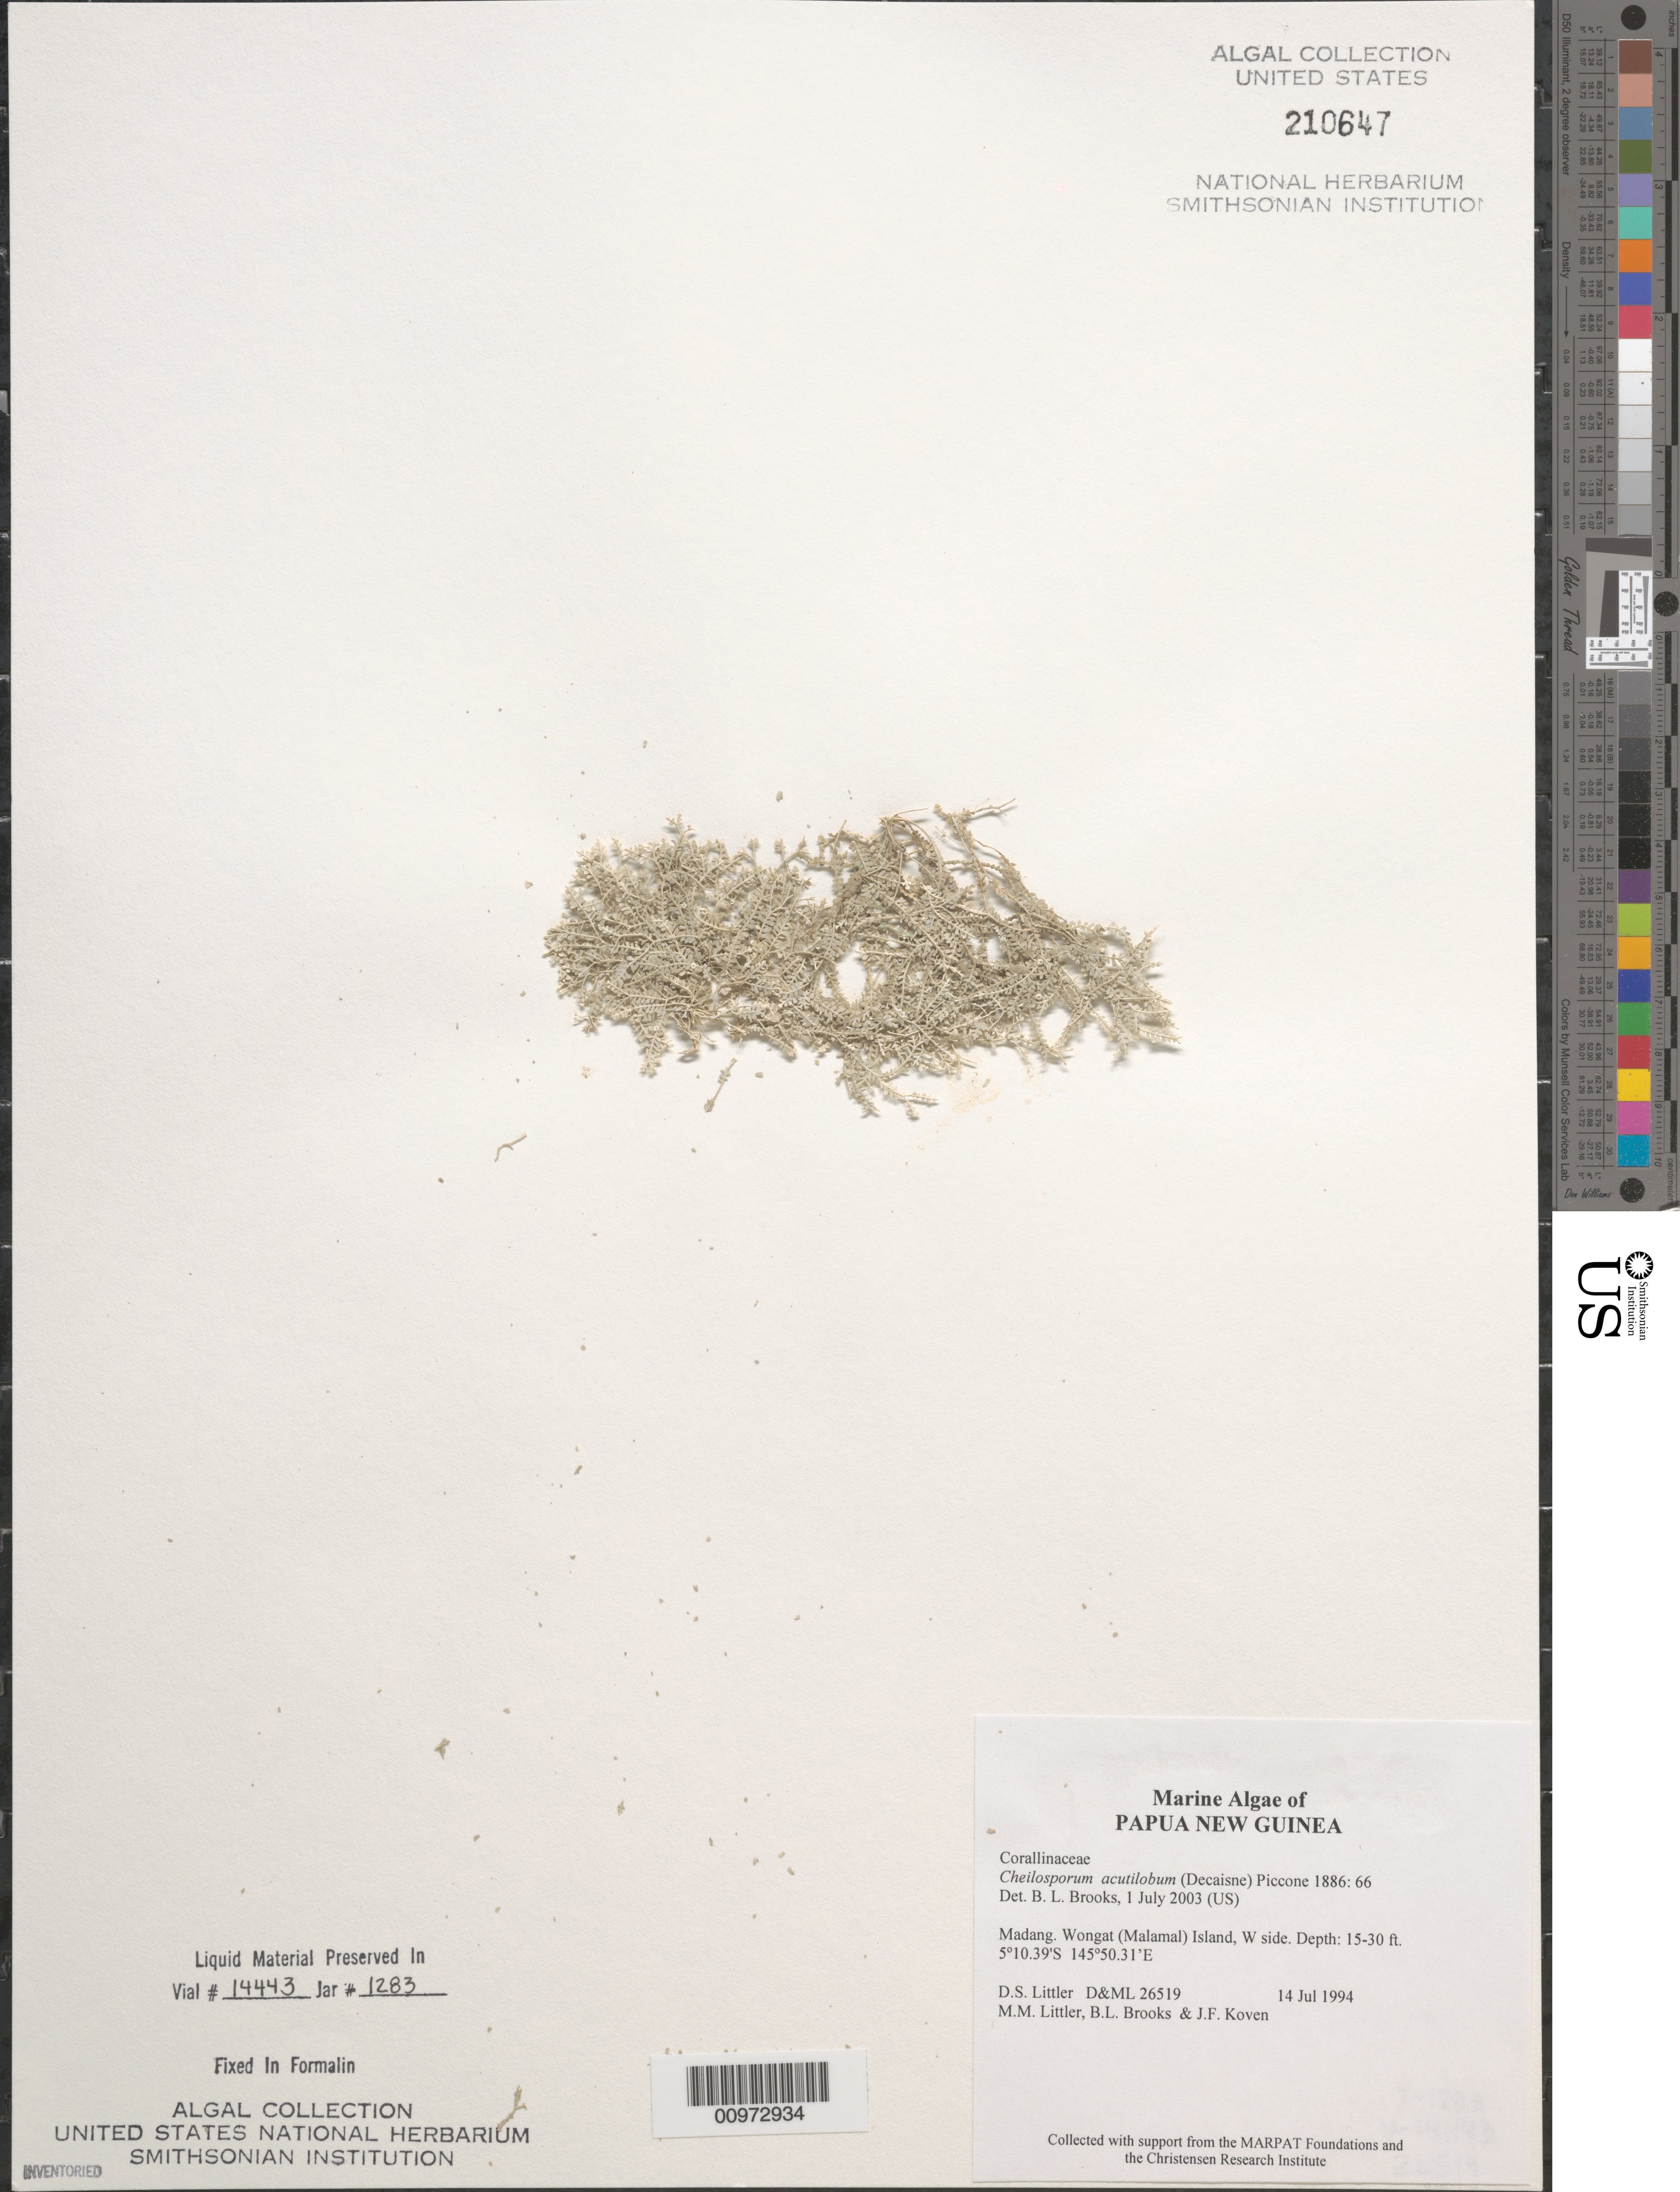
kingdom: Plantae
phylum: Rhodophyta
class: Florideophyceae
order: Corallinales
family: Corallinaceae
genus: Jania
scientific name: Jania acutiloba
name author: (Decne.) J.H. Kim et al.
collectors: D. S. Littler, M. M. Littler, B. Brooks & J. Koven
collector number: D&ML 26519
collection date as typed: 14 Jul 1994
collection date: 1994-07-14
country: Papua New Guinea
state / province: Madang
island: Wongat [Malamal]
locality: West side of island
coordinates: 5 10.39'S, 145 50.31'E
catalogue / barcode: US 210647